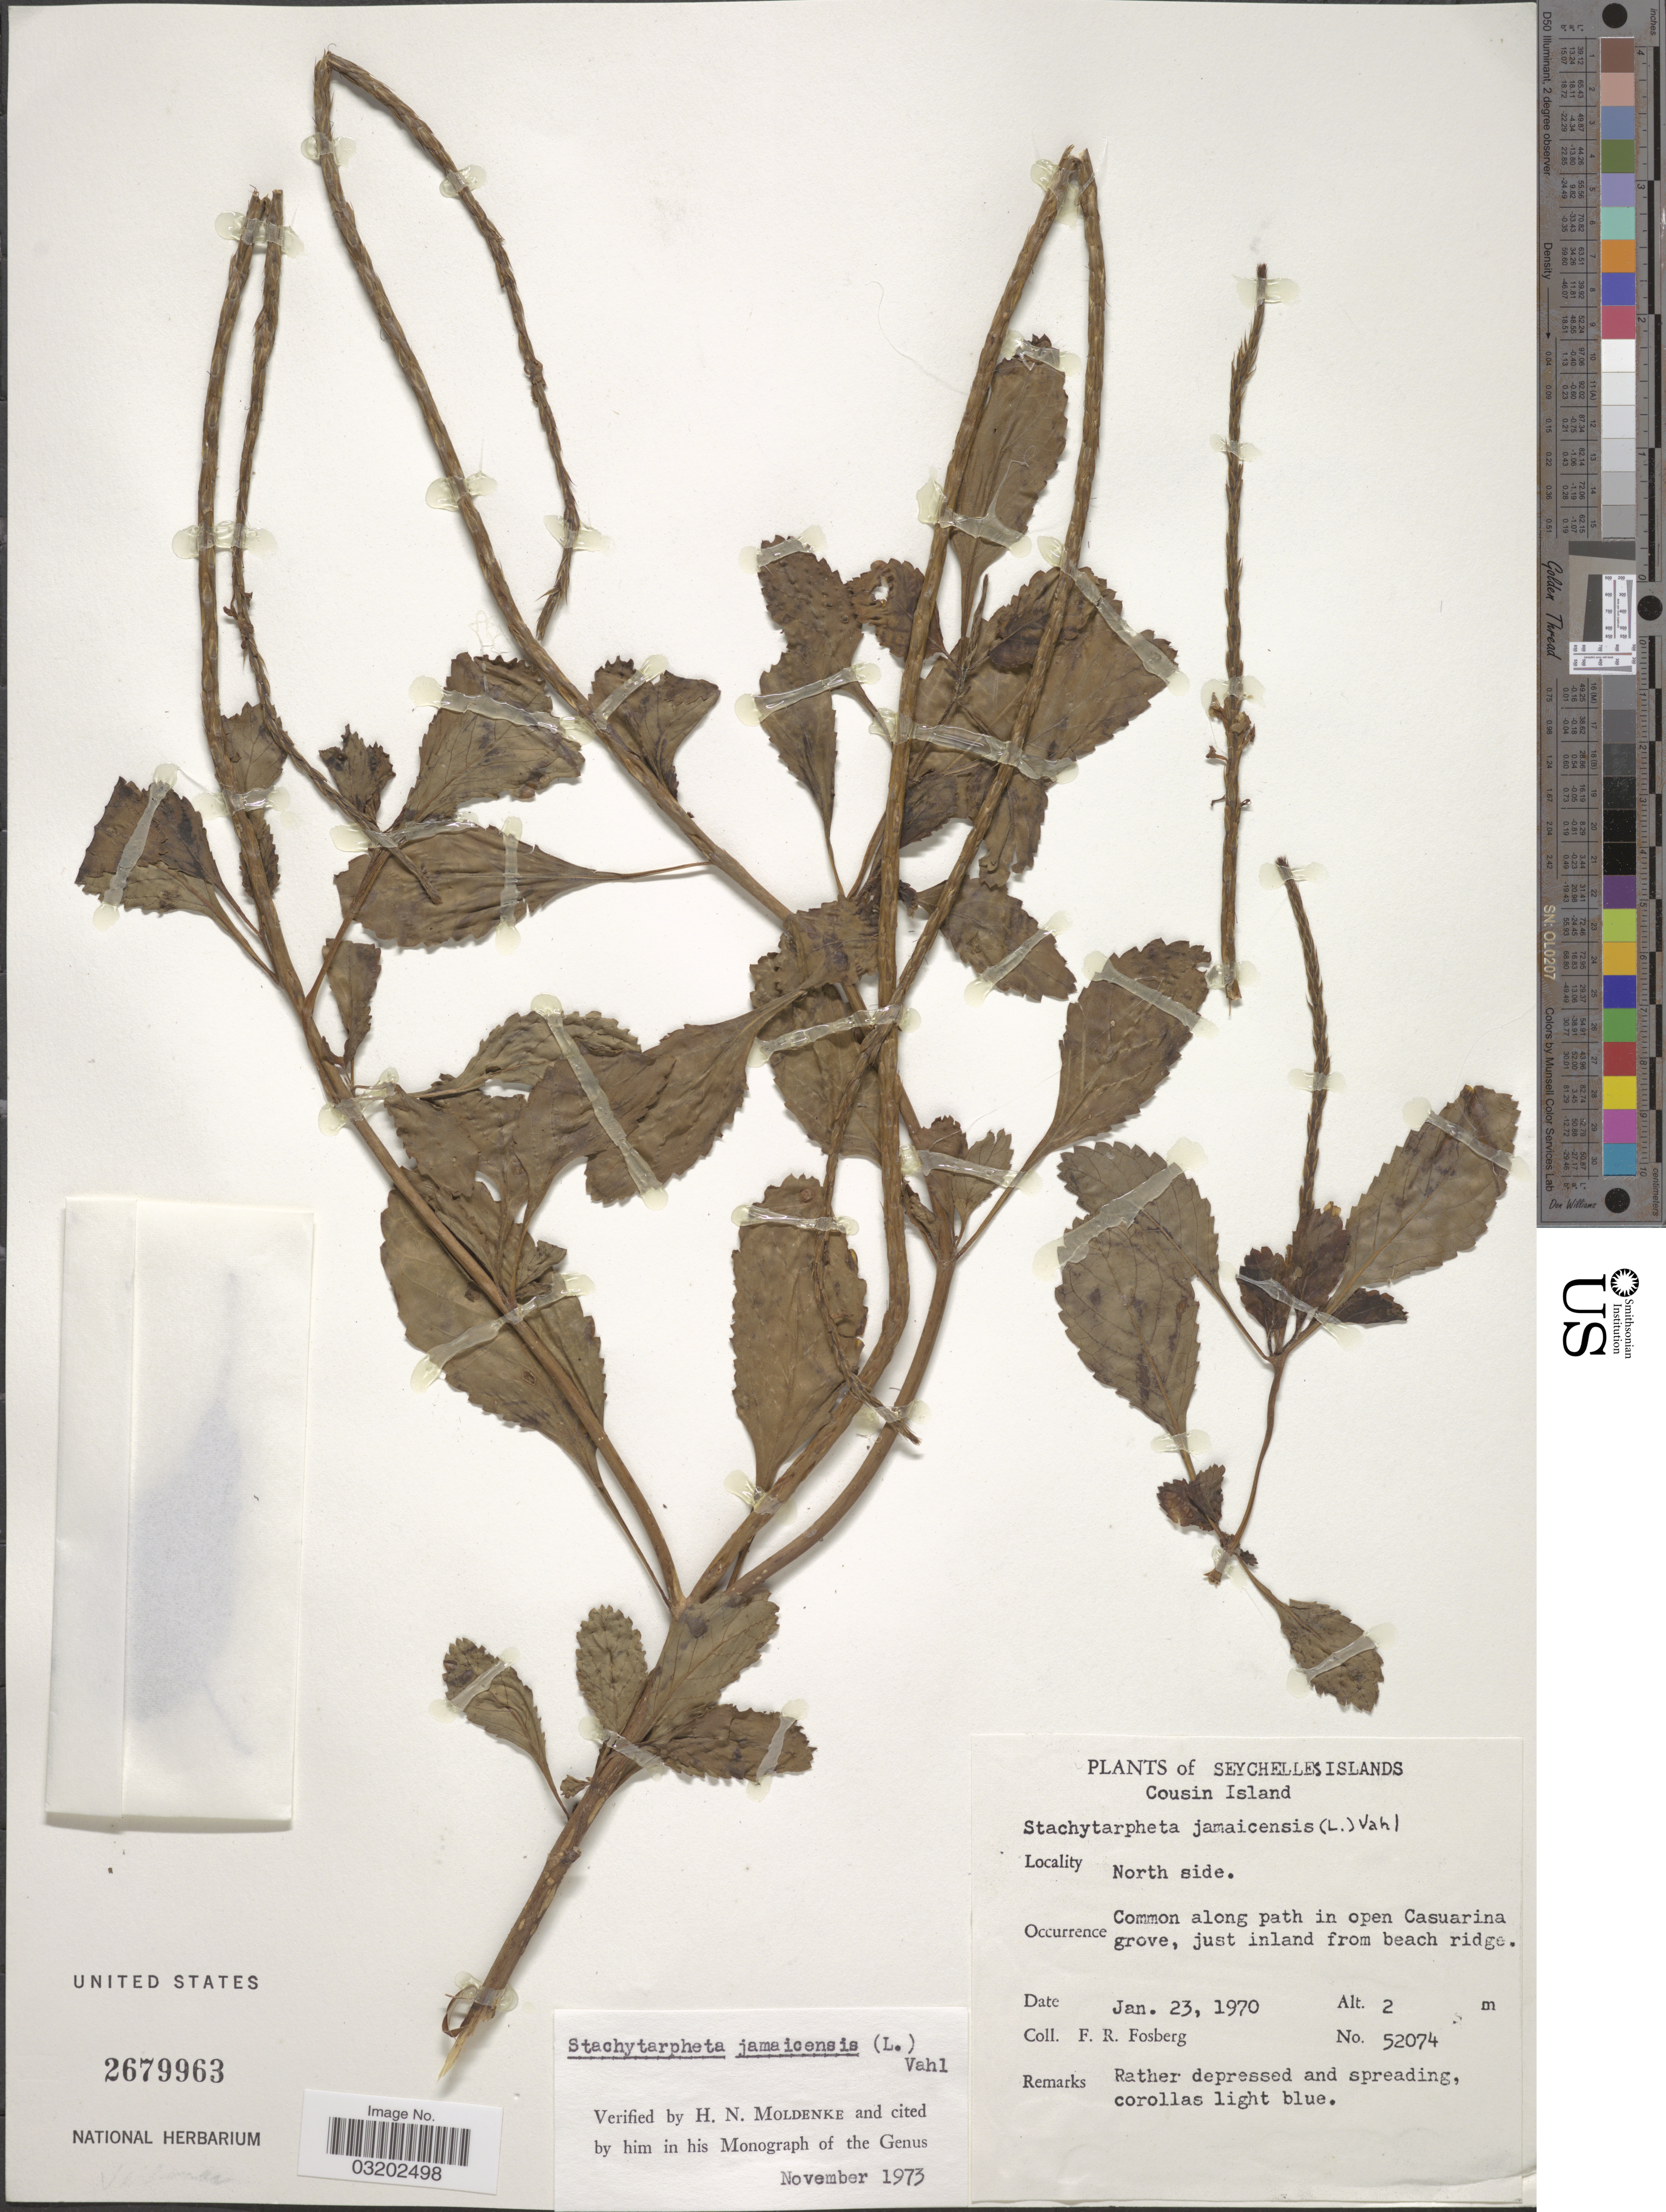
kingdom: Plantae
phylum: Tracheophyta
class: Magnoliopsida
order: Lamiales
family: Verbenaceae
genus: Stachytarpheta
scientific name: Stachytarpheta jamaicensis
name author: (L.) Vahl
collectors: F. R. Fosberg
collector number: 52074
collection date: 1970-01-23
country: Seychelles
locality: Seychelles Islands, Cousin Island, North side.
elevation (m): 2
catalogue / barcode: US 2679963